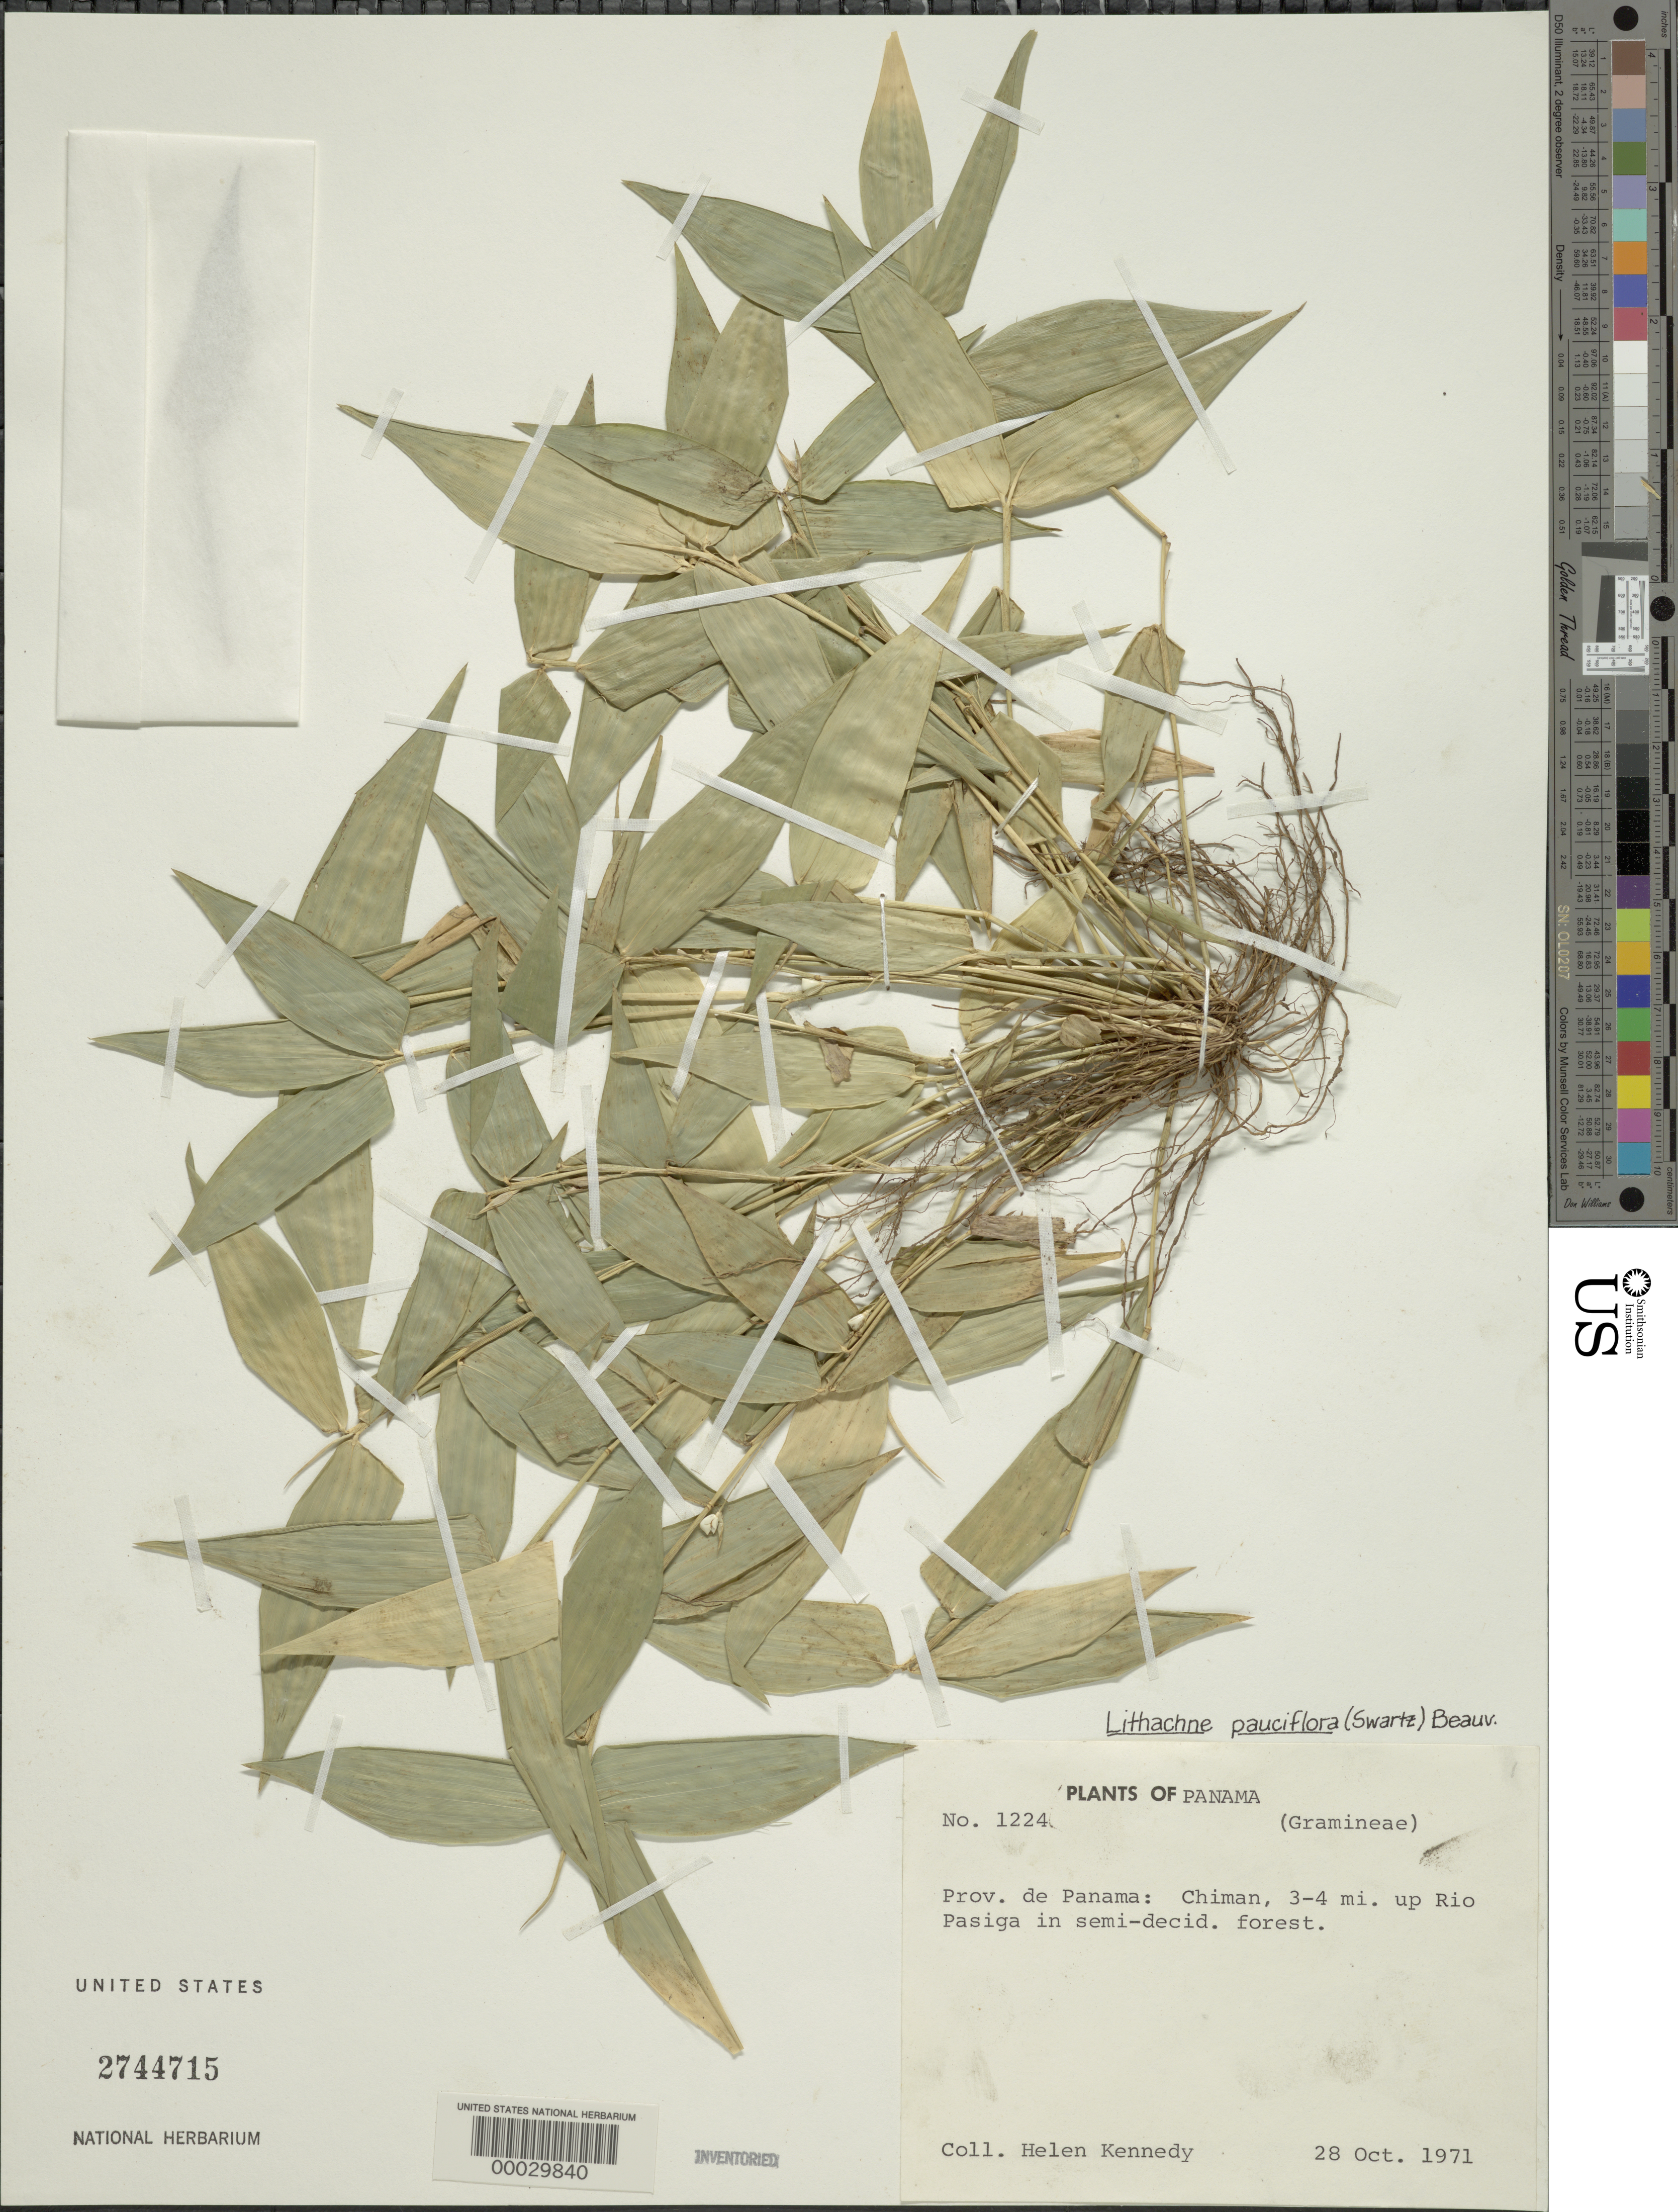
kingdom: Plantae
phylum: Tracheophyta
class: Liliopsida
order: Poales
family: Poaceae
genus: Lithachne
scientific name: Lithachne pauciflora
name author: (Sw.) P. Beauv.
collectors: H. Kennedy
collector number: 1224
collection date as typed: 28 Oct 1971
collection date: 1971-10-28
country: Panama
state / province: Panamá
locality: Chiman, Rio pasiga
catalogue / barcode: US 2744715